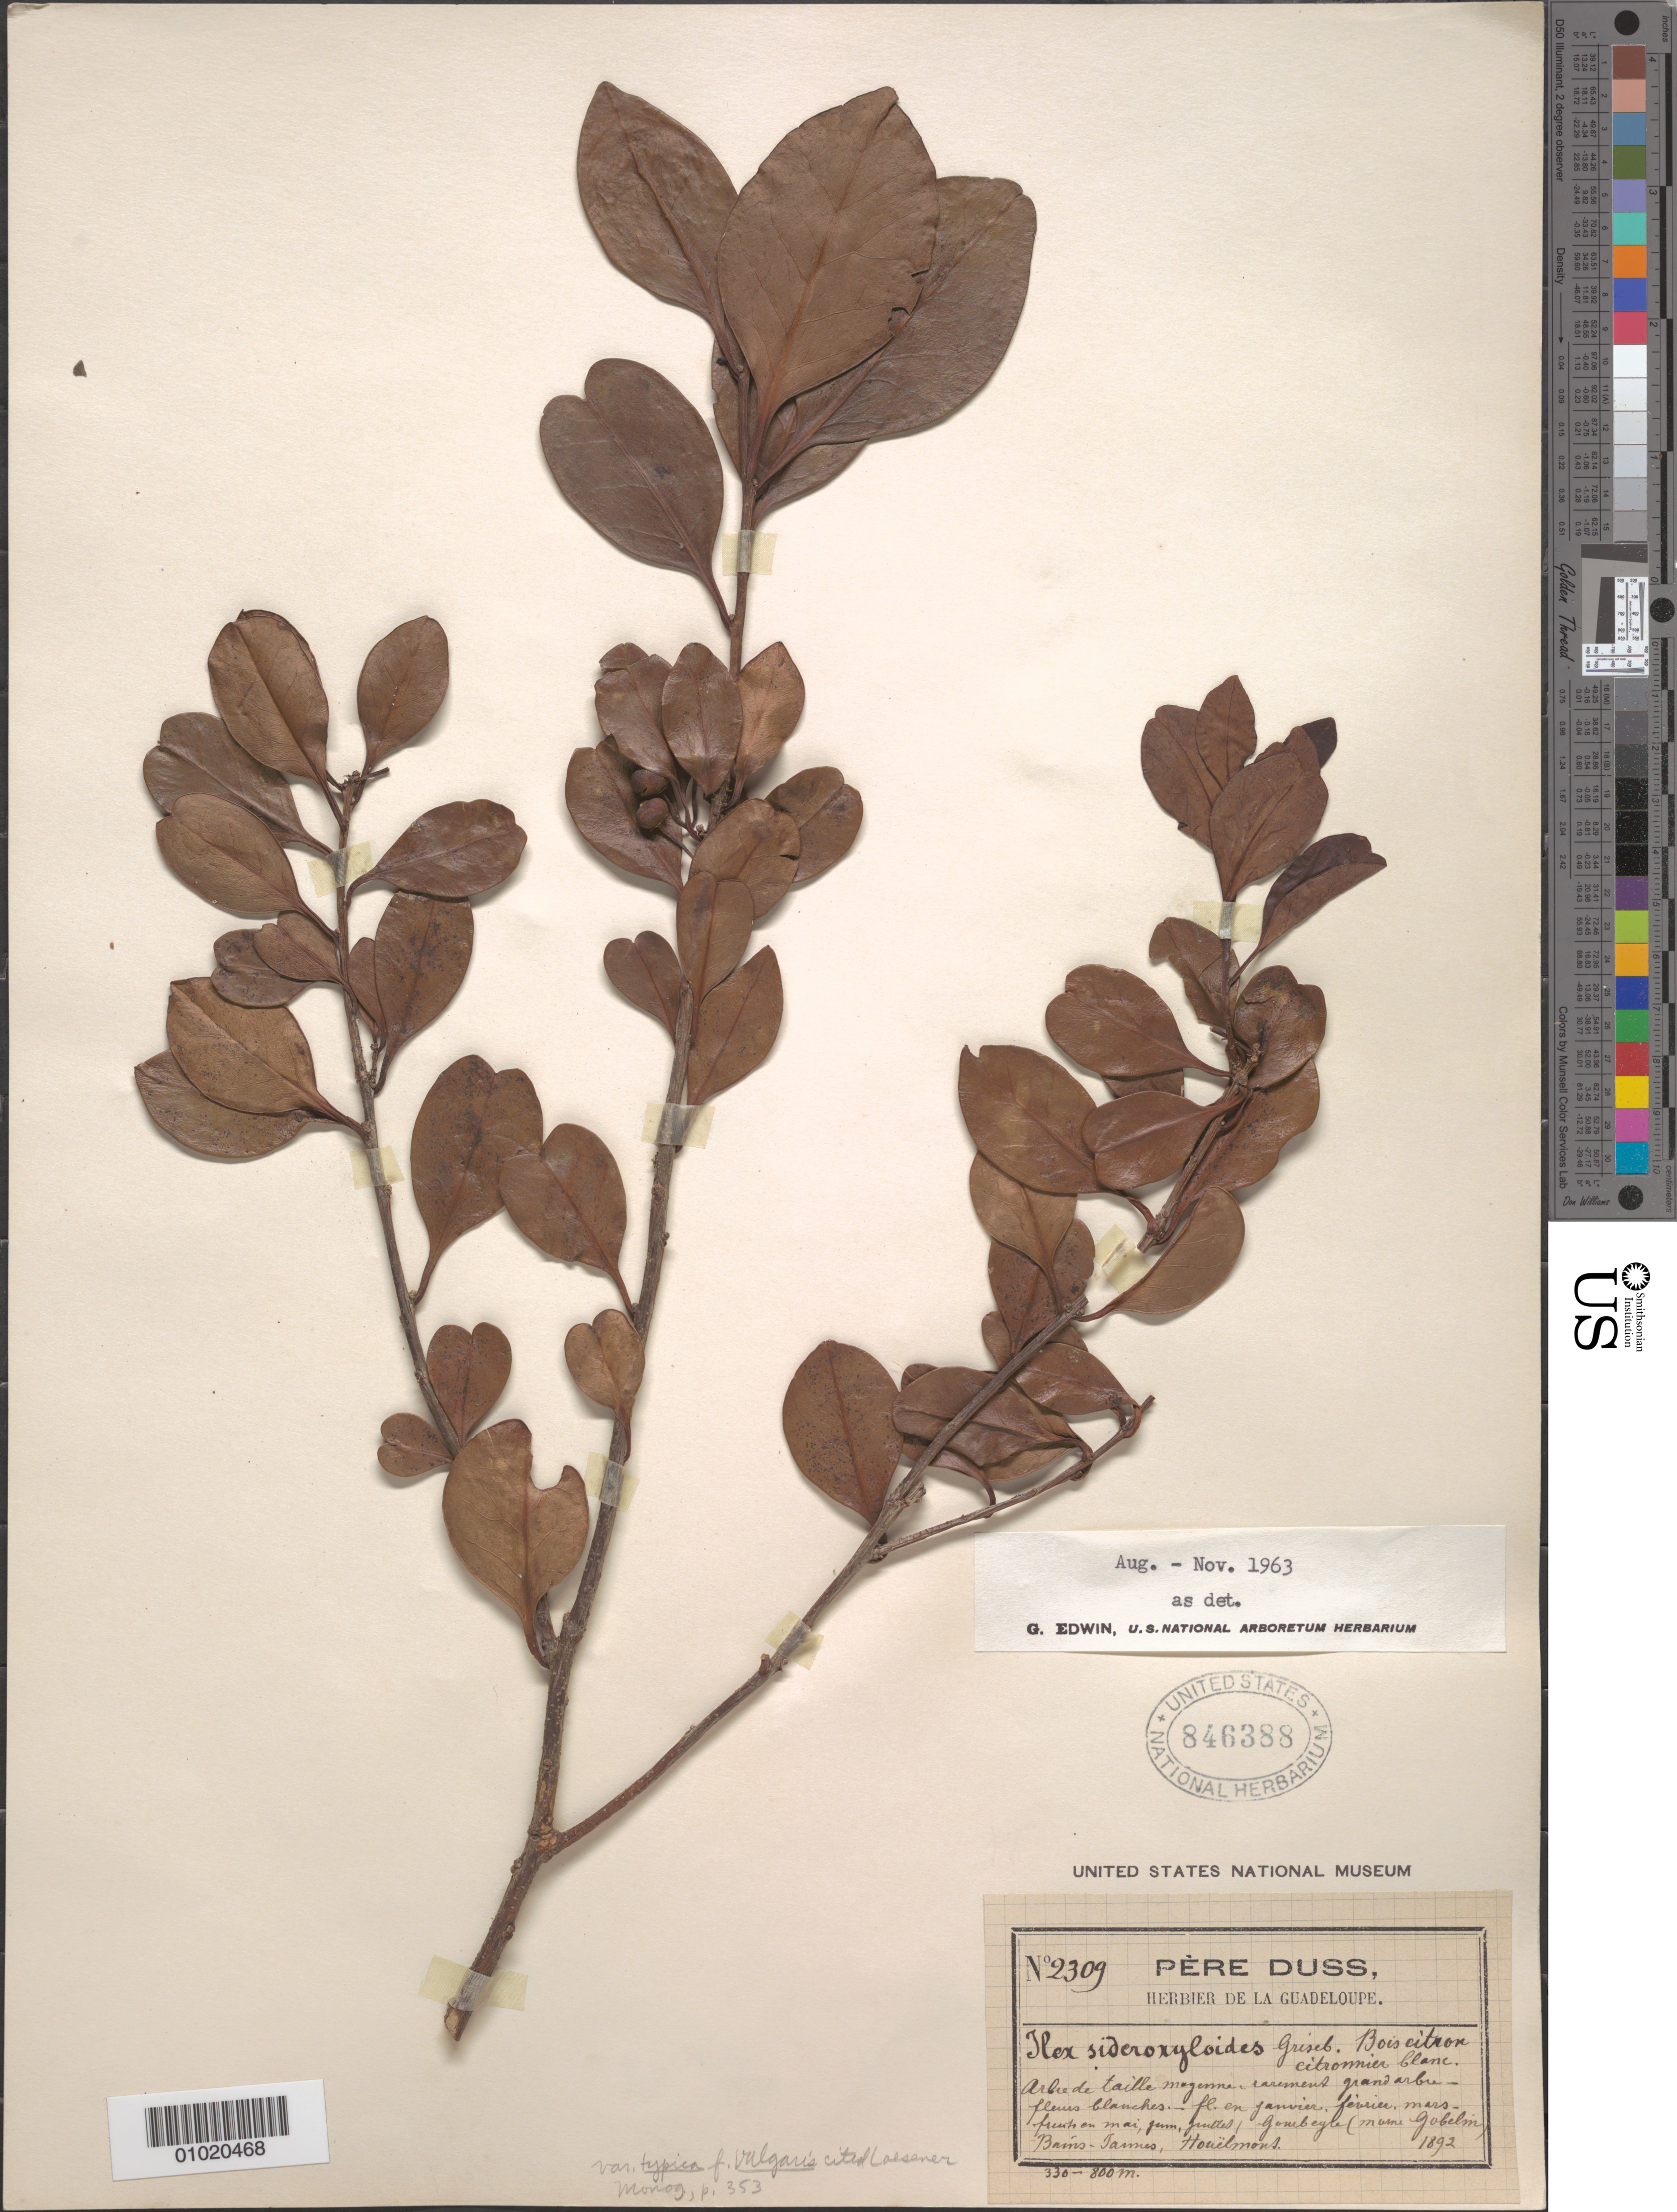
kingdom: Plantae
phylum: Tracheophyta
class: Magnoliopsida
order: Aquifoliales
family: Aquifoliaceae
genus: Ilex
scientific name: Ilex sideroxyloides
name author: (Sw.) Griseb.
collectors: Père Duss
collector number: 2309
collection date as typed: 01 Jan 1892 to 31 Dec 1892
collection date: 1892-01-01/1892-12-31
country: Guadeloupe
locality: Too small to read.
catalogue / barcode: US 846388